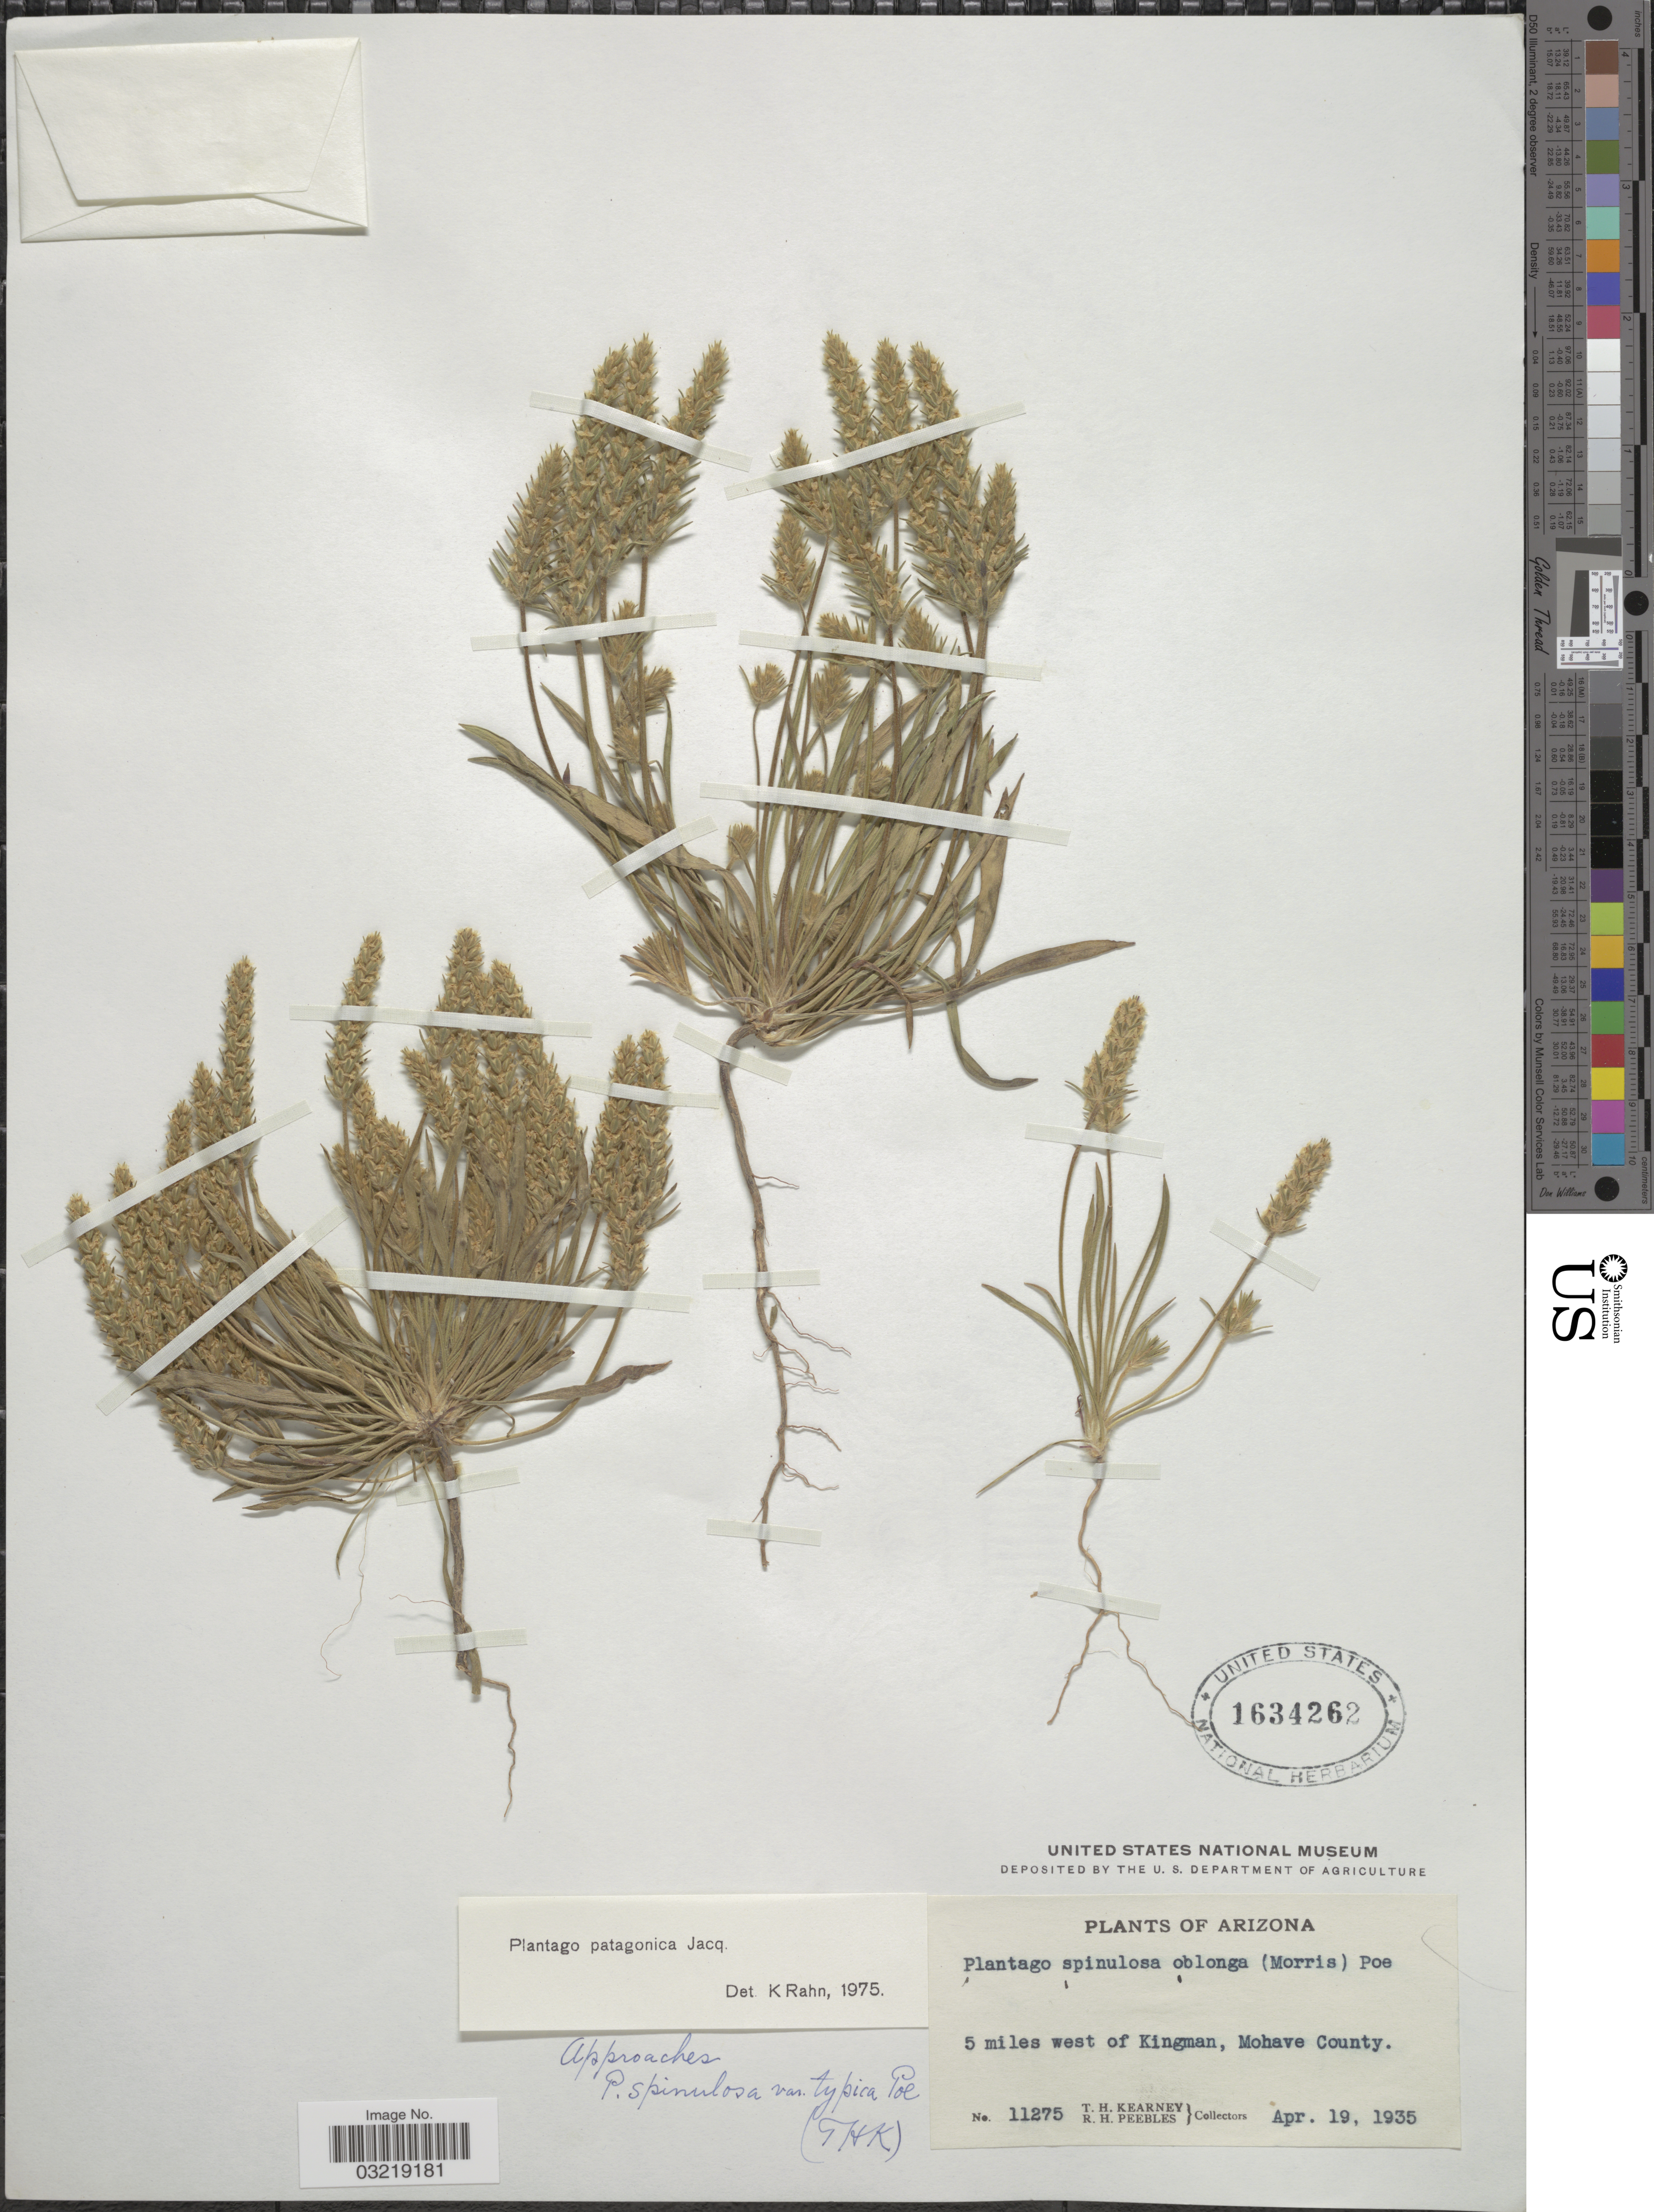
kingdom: Plantae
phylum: Tracheophyta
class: Magnoliopsida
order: Lamiales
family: Plantaginaceae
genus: Plantago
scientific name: Plantago patagonica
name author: Jacq.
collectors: T. H. Kearney & R. H. Peebles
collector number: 11275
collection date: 1935-04-19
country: United States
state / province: Arizona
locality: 5 miles west of Kingman, Mohave County.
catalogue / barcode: US 1634262